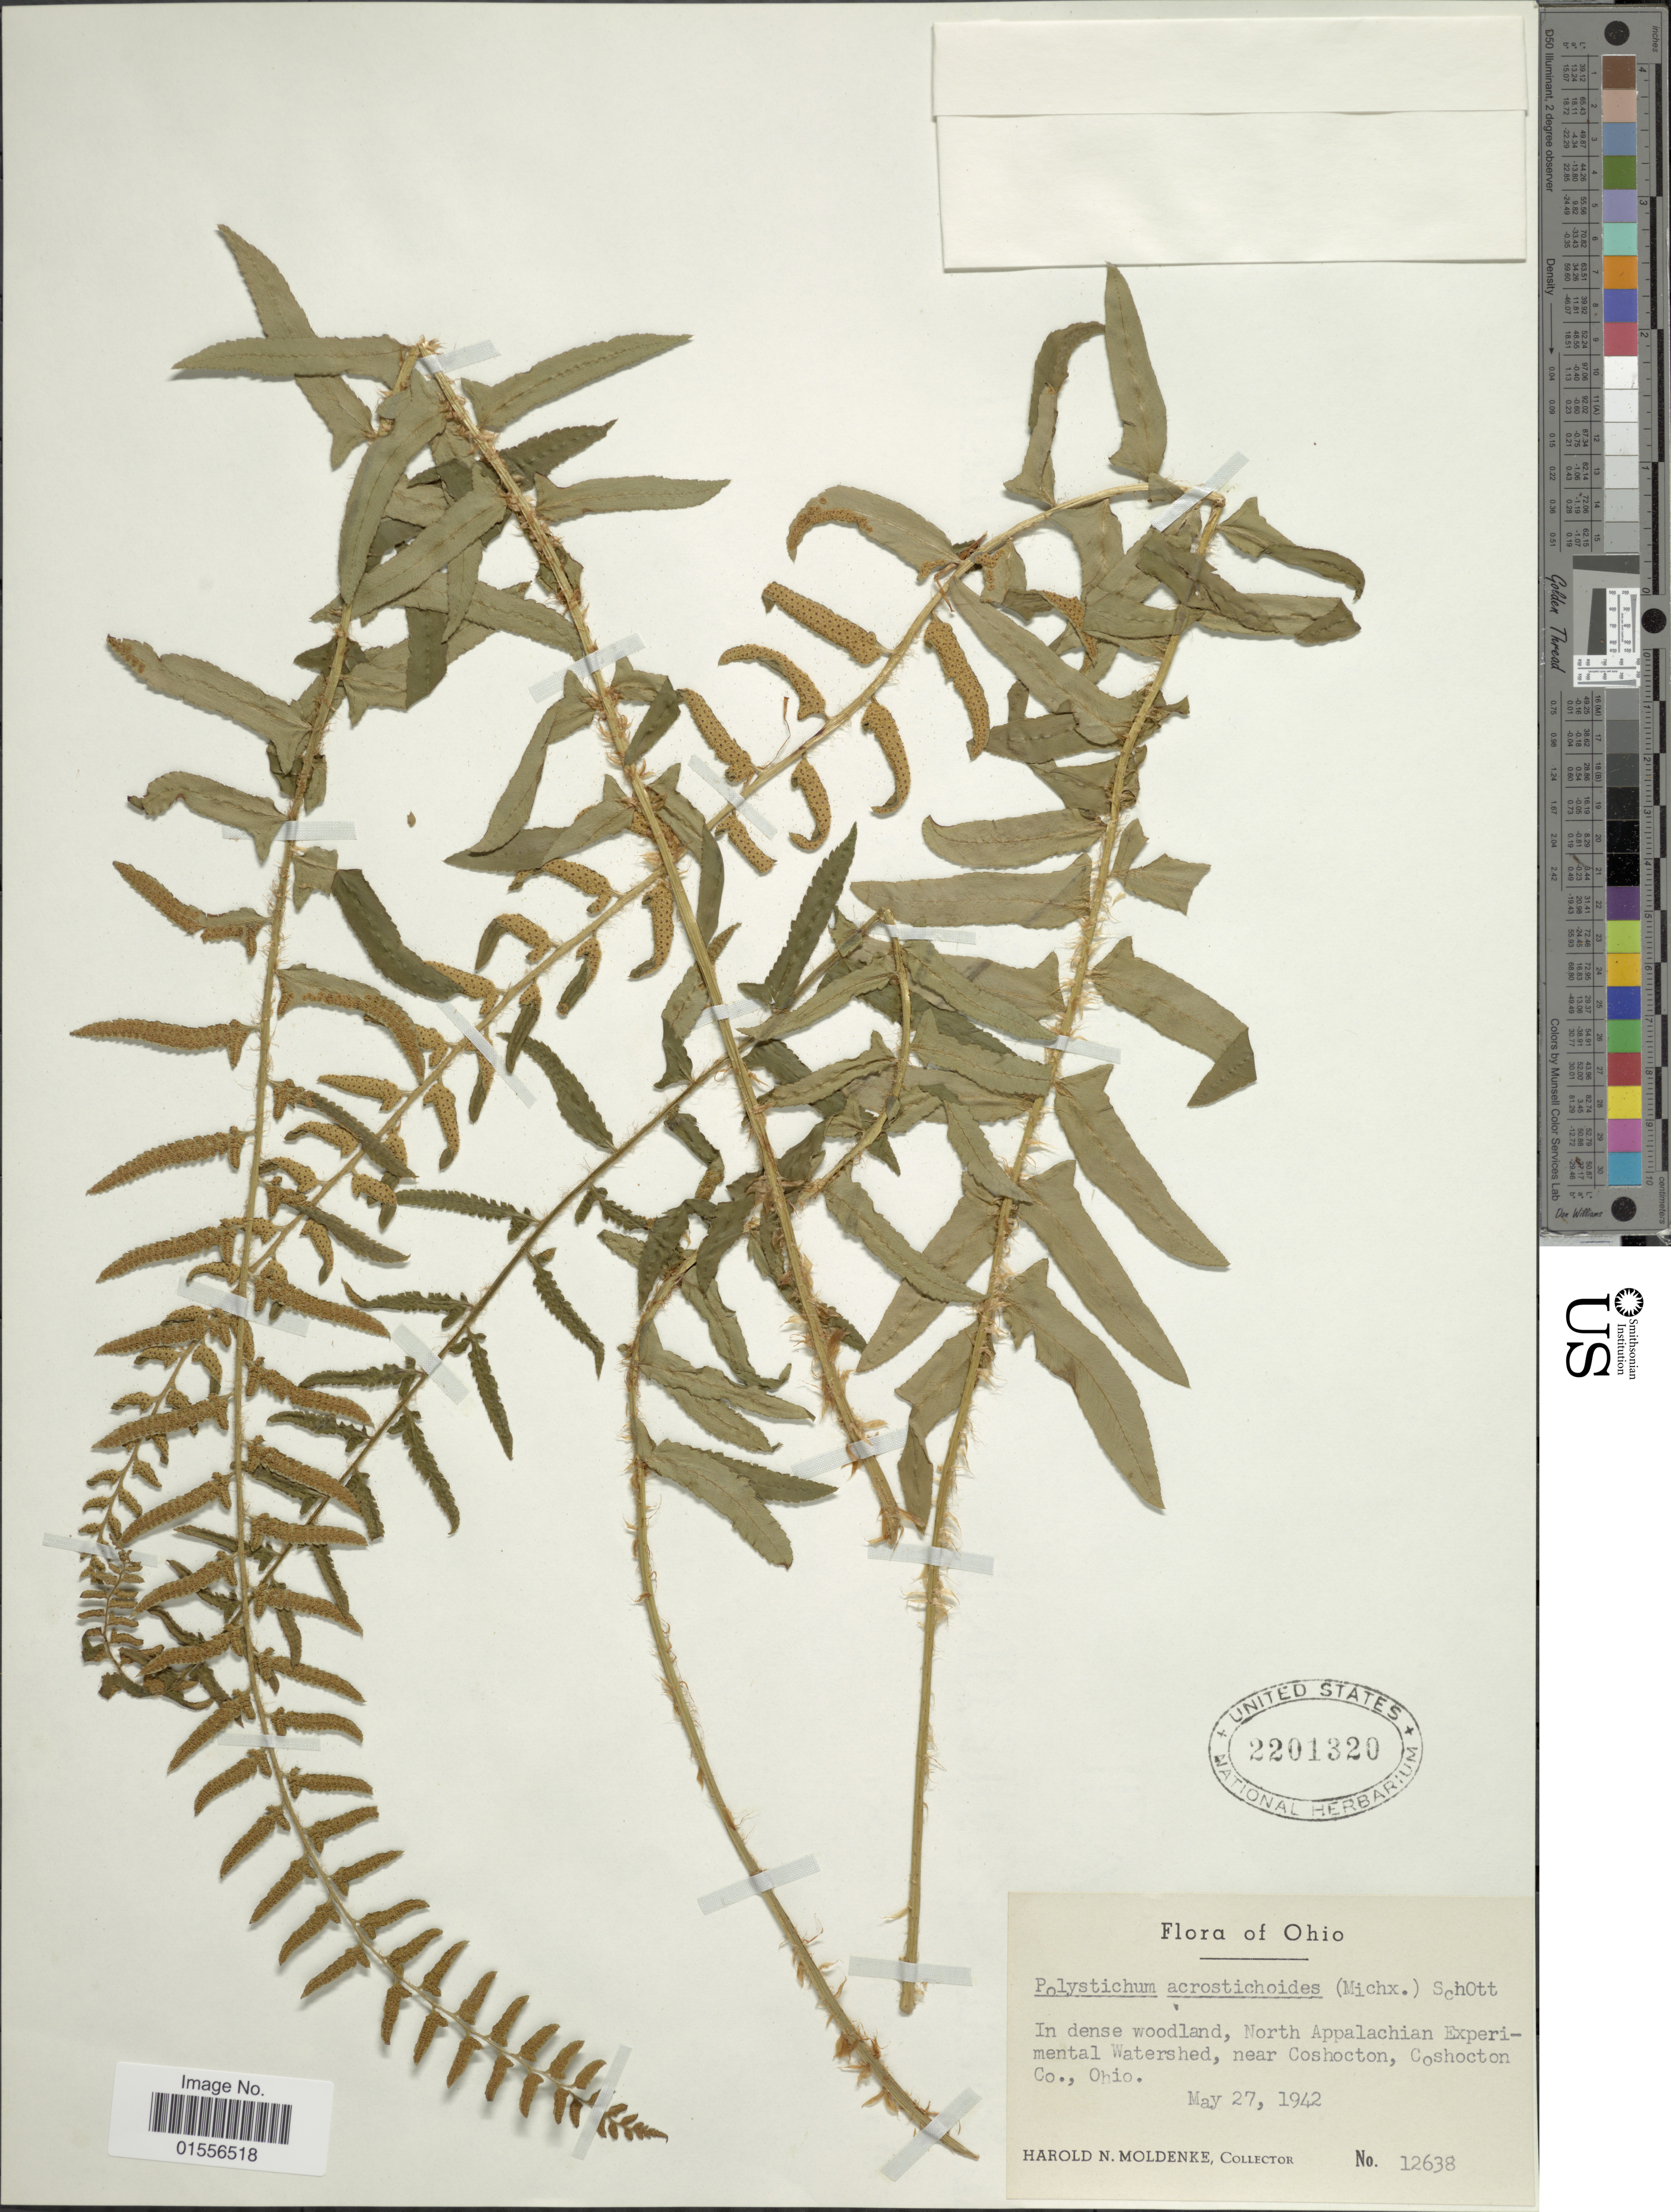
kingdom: Plantae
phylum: Tracheophyta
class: Polypodiopsida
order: Polypodiales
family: Dryopteridaceae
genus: Polystichum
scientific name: Polystichum acrostichoides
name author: (Michx.) Schott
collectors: H. N. Moldenke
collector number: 12638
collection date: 1942-05-27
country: United States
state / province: Ohio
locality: North Appalachian Experimental Watershed, near Coshocton, Coshocton Co.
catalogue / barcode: US 2201320